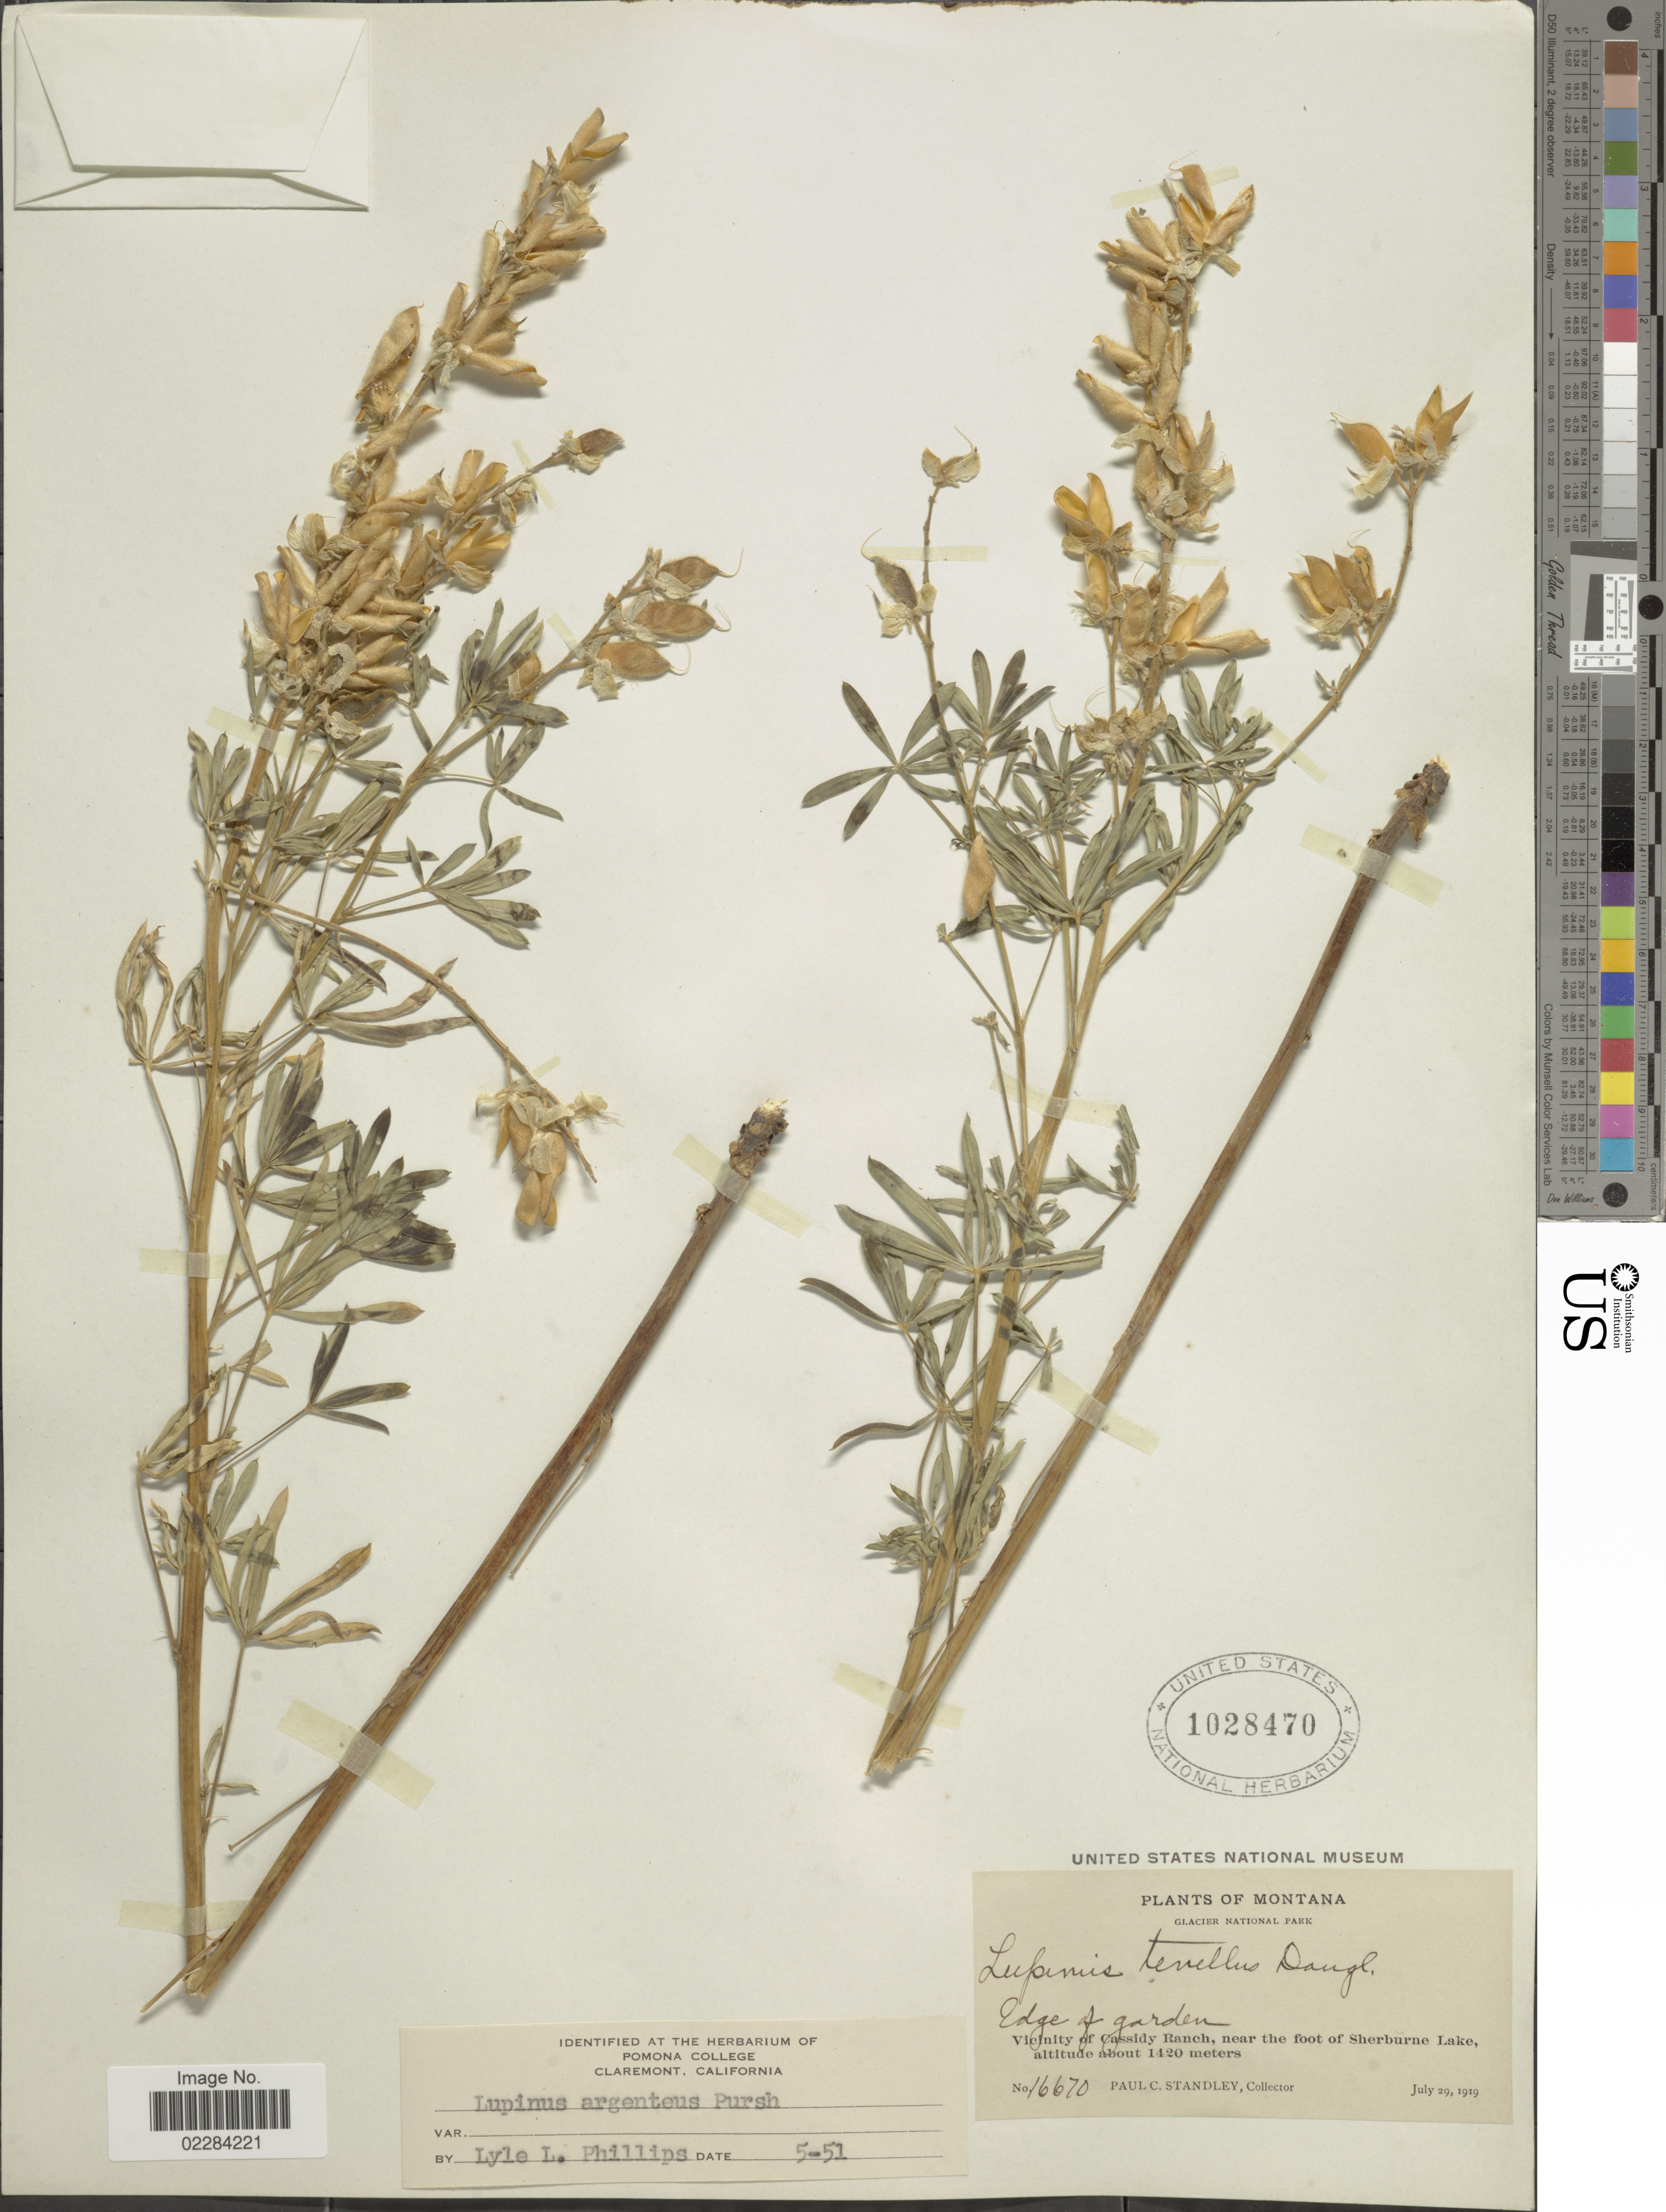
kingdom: Plantae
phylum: Tracheophyta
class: Magnoliopsida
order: Fabales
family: Fabaceae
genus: Lupinus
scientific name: Lupinus argenteus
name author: Pursh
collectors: P. C. Standley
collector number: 16670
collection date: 1919-07-29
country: United States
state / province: Montana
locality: Glacier National Park. Edge of Garden. Vicinity of Cassidy Ranch, near foot of Sherburne Lake.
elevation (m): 1420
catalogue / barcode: US 1028470